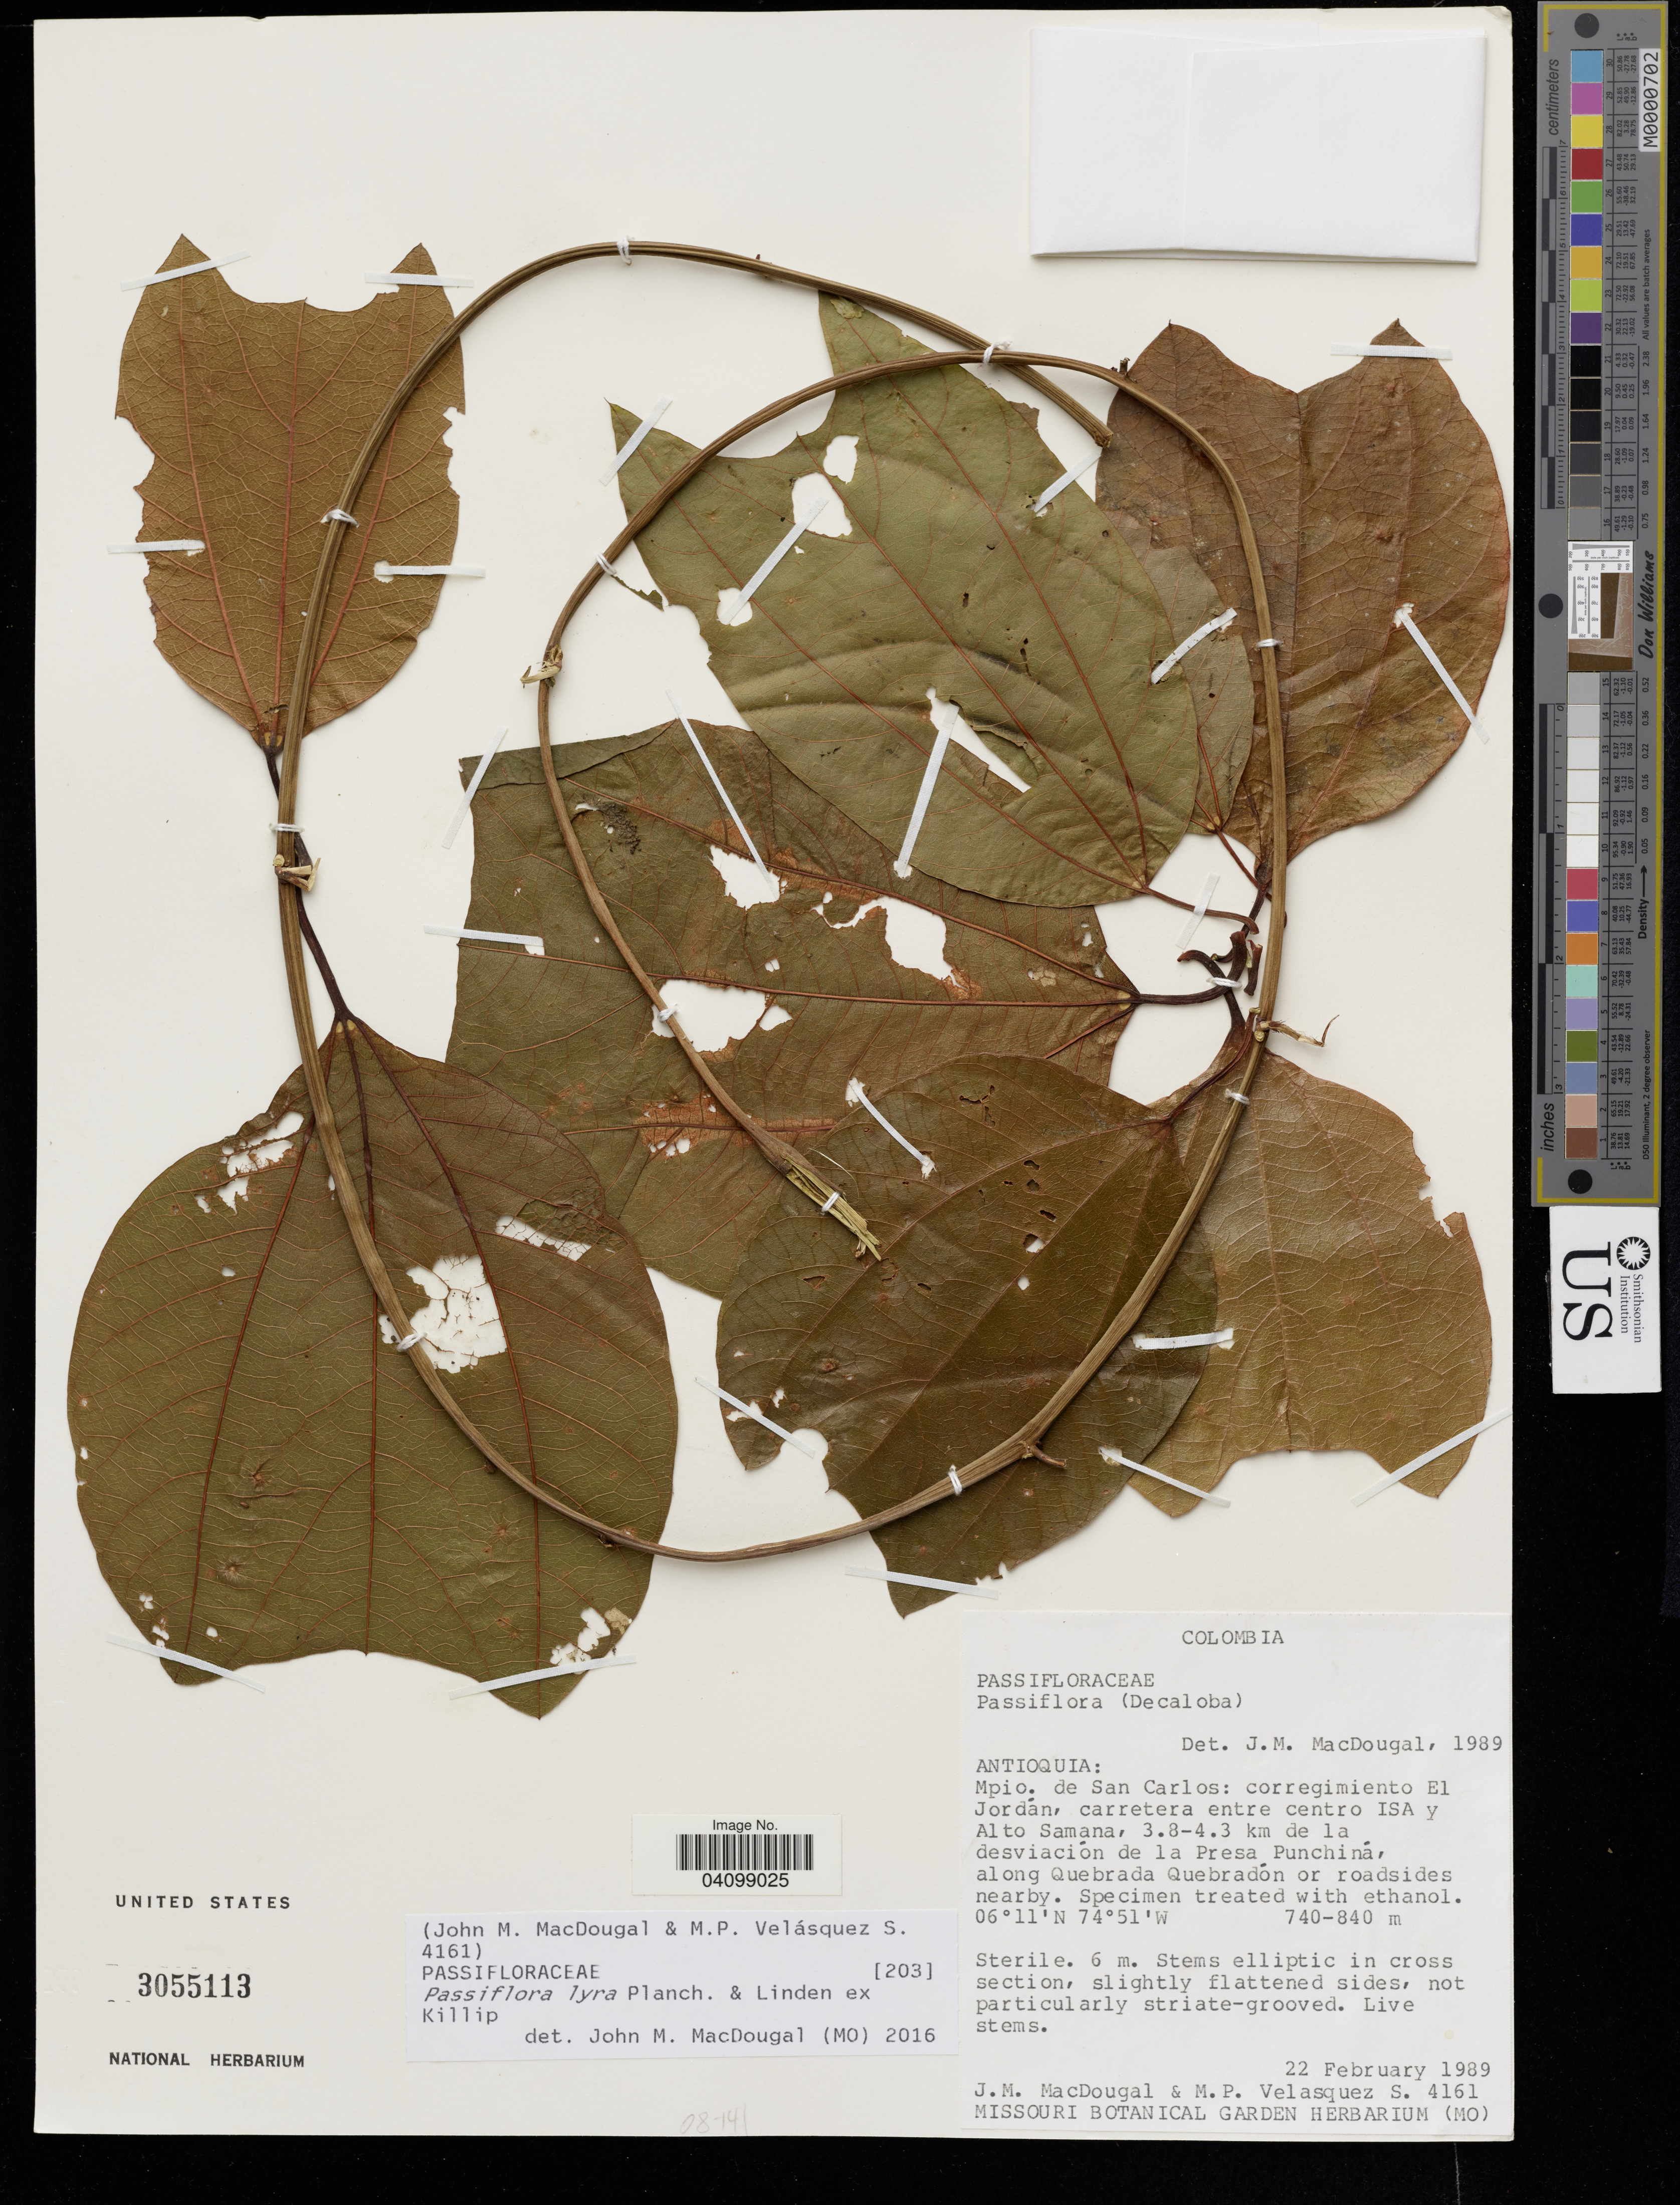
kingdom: Plantae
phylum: Tracheophyta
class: Magnoliopsida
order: Malpighiales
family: Passifloraceae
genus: Passiflora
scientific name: Passiflora lyra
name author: Planch. & Linden ex Killip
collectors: J. MacDougall & M. Velasquez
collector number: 4161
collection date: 1989-02-22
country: Colombia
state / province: Antioquia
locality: Mpio. de San Carlos: corregimiento El Jordan, carretera entre centro ISA y Alto Samana, 3.8-4.3 km de la desviación de la presa Punchina, along Quebrada Quebradon or roadsides nearby.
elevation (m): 740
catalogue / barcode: US 3055113